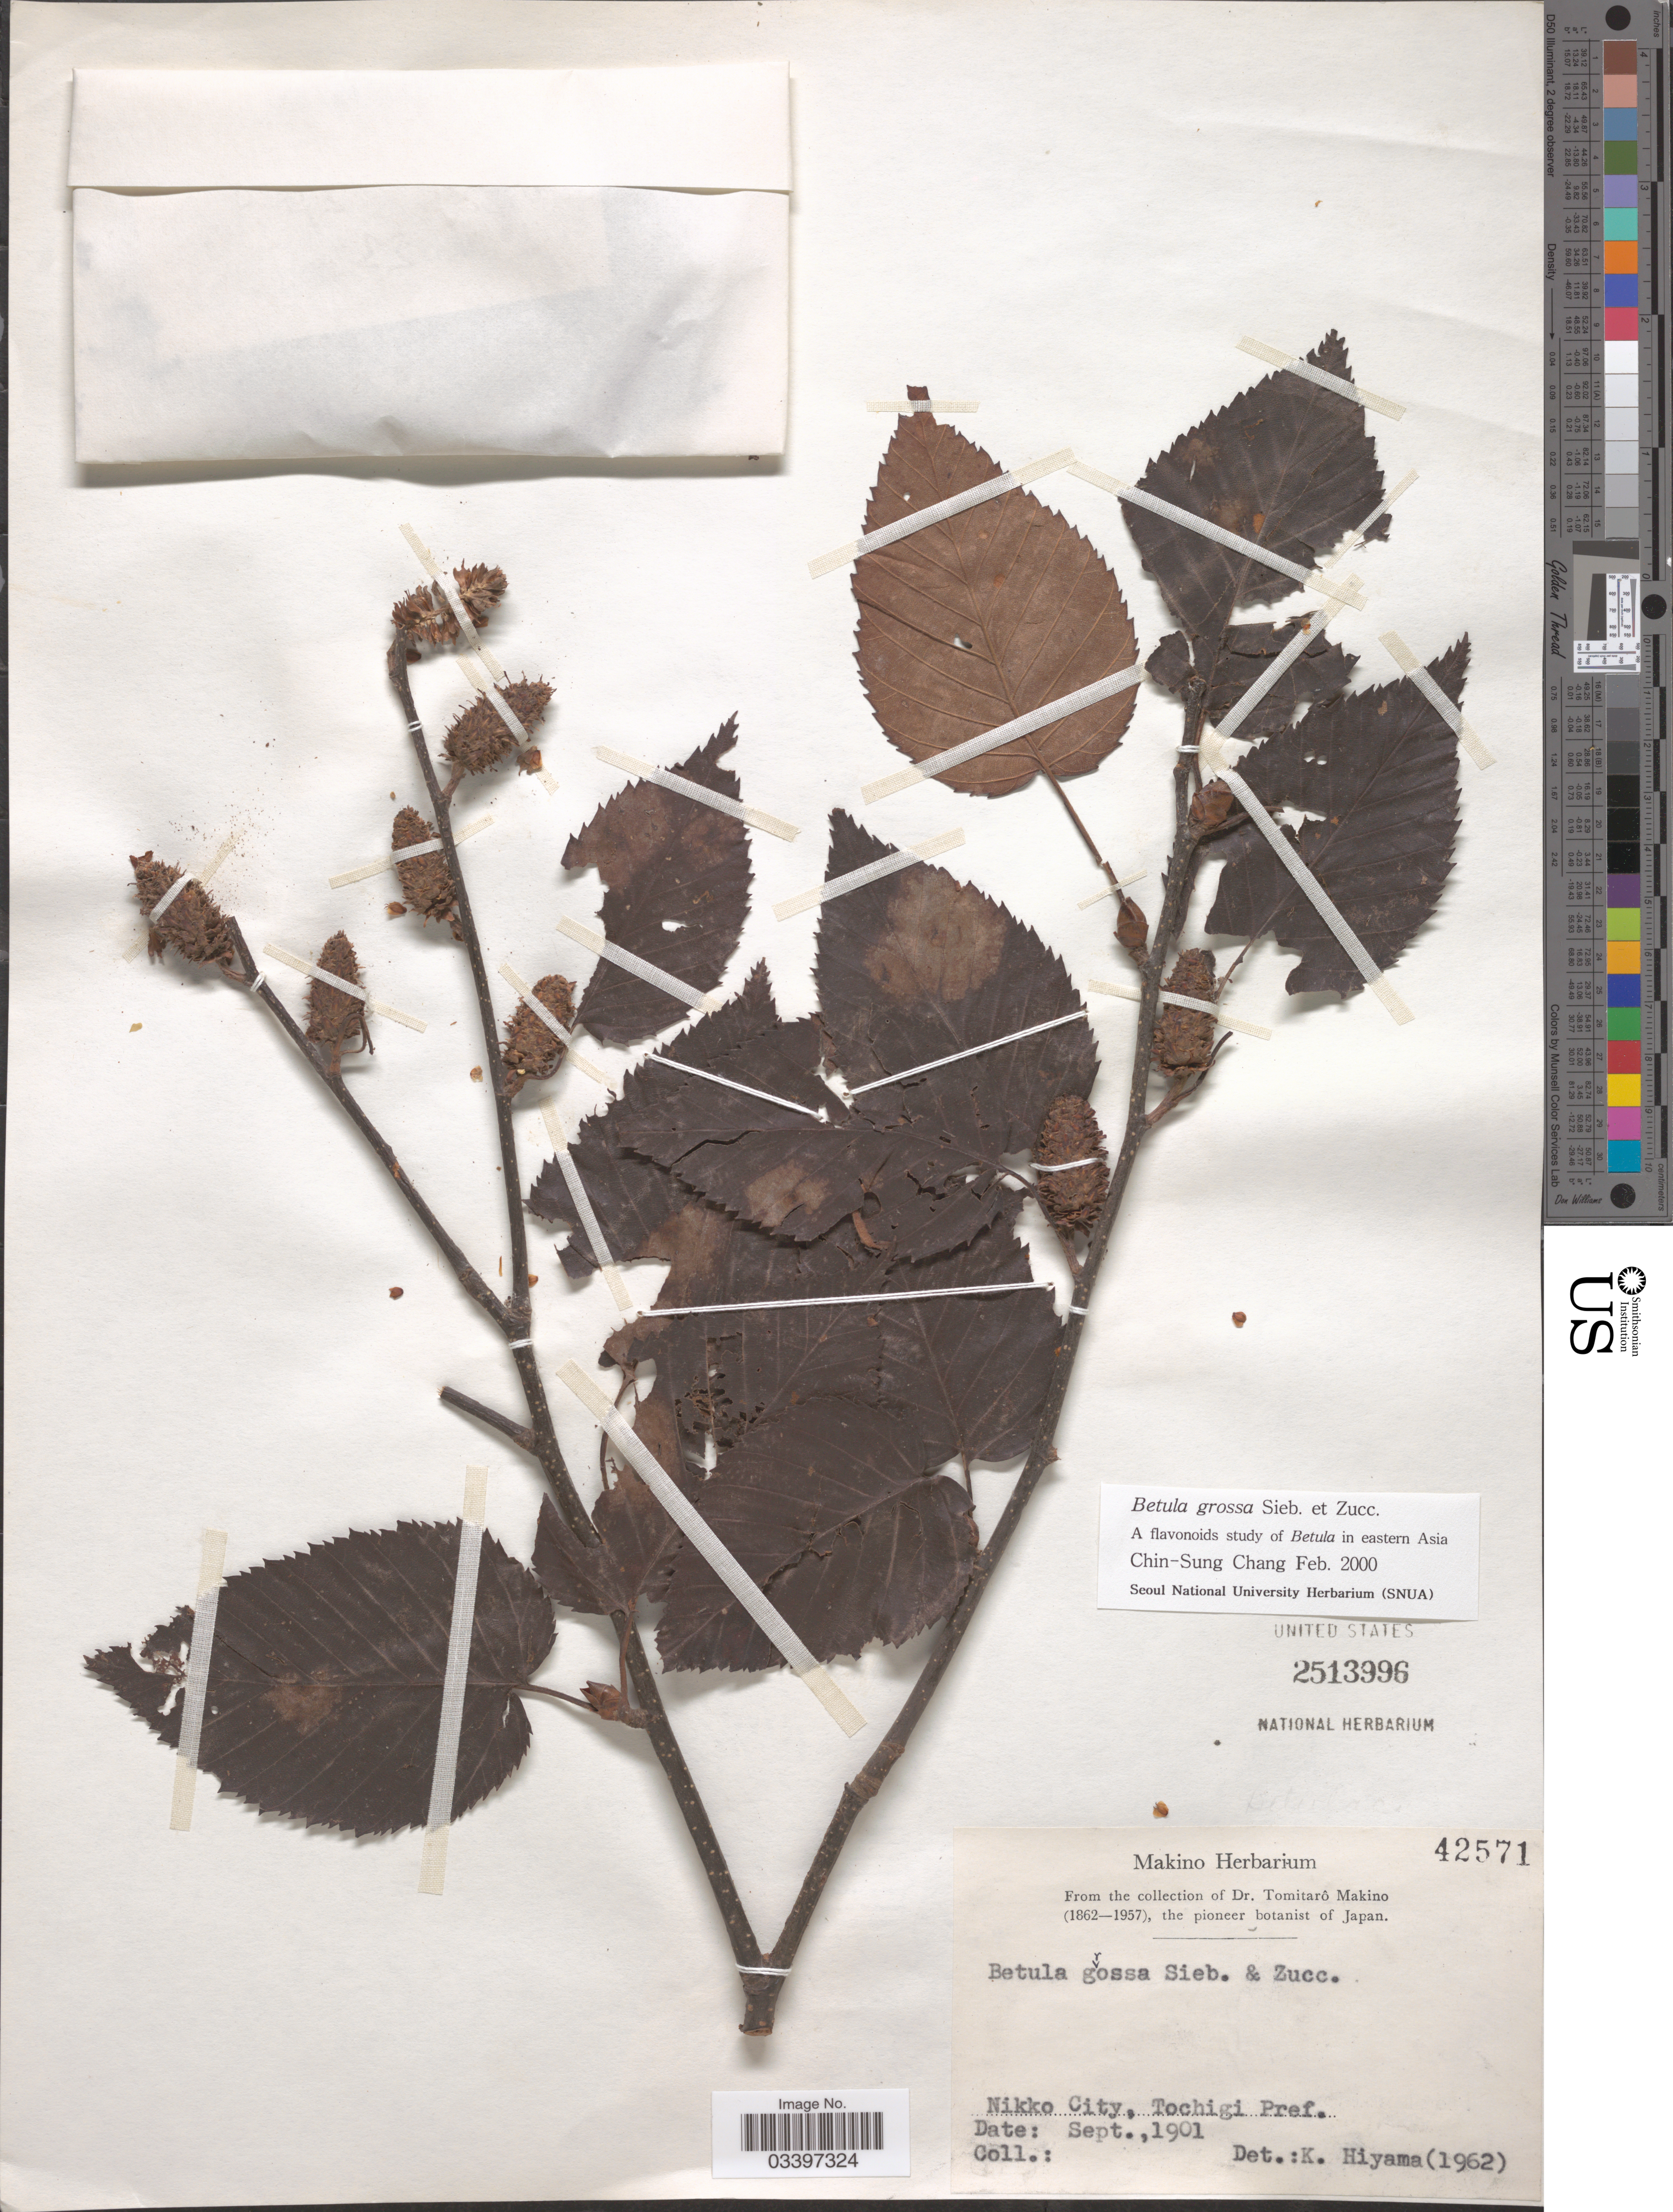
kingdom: Plantae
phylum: Tracheophyta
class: Magnoliopsida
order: Fagales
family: Betulaceae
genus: Betula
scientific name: Betula grossa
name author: Siebold & Zucc.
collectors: T. Makino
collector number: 42571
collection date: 1901-09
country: Japan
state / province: Totigi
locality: Nikko City, Tochigi Pref.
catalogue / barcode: US 2513996